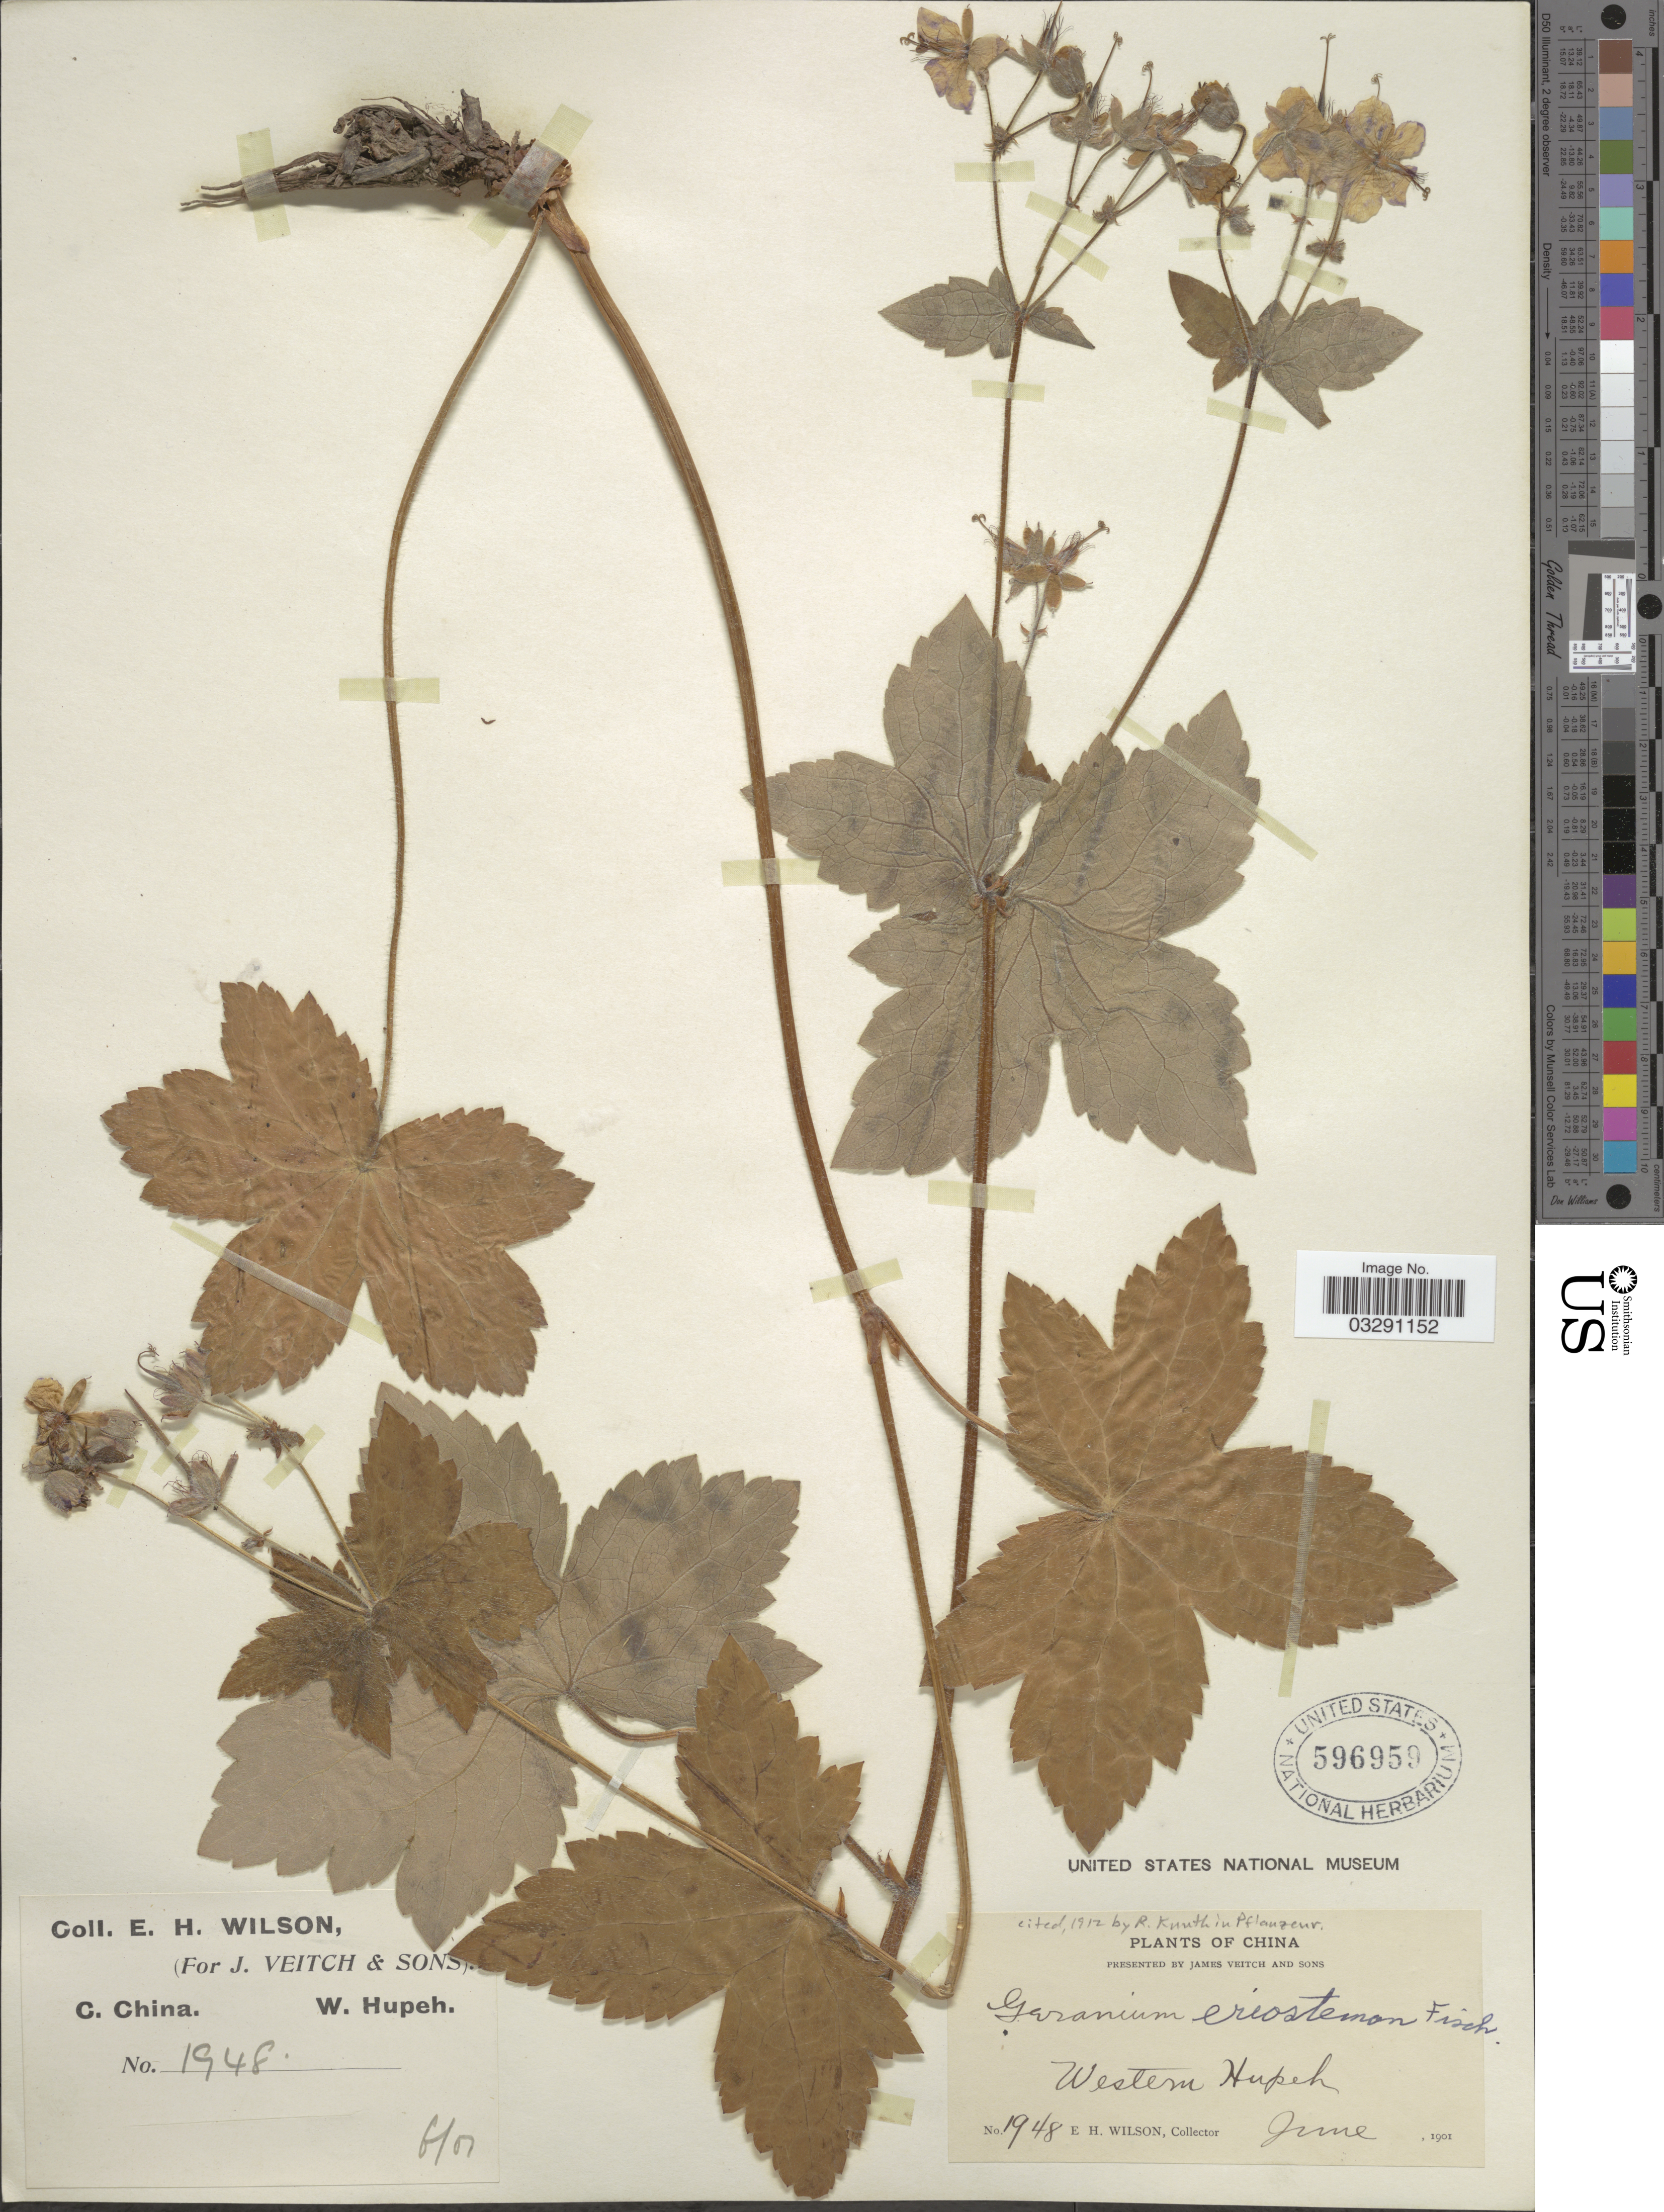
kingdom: Plantae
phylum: Tracheophyta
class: Magnoliopsida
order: Geraniales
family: Geraniaceae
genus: Geranium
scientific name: Geranium eriostemon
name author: Fisch. ex DC.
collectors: E. Wilson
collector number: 1948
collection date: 1901-06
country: China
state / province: Hubei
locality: C. China. W. Hupeh. Western Hupeh.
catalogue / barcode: US 596959